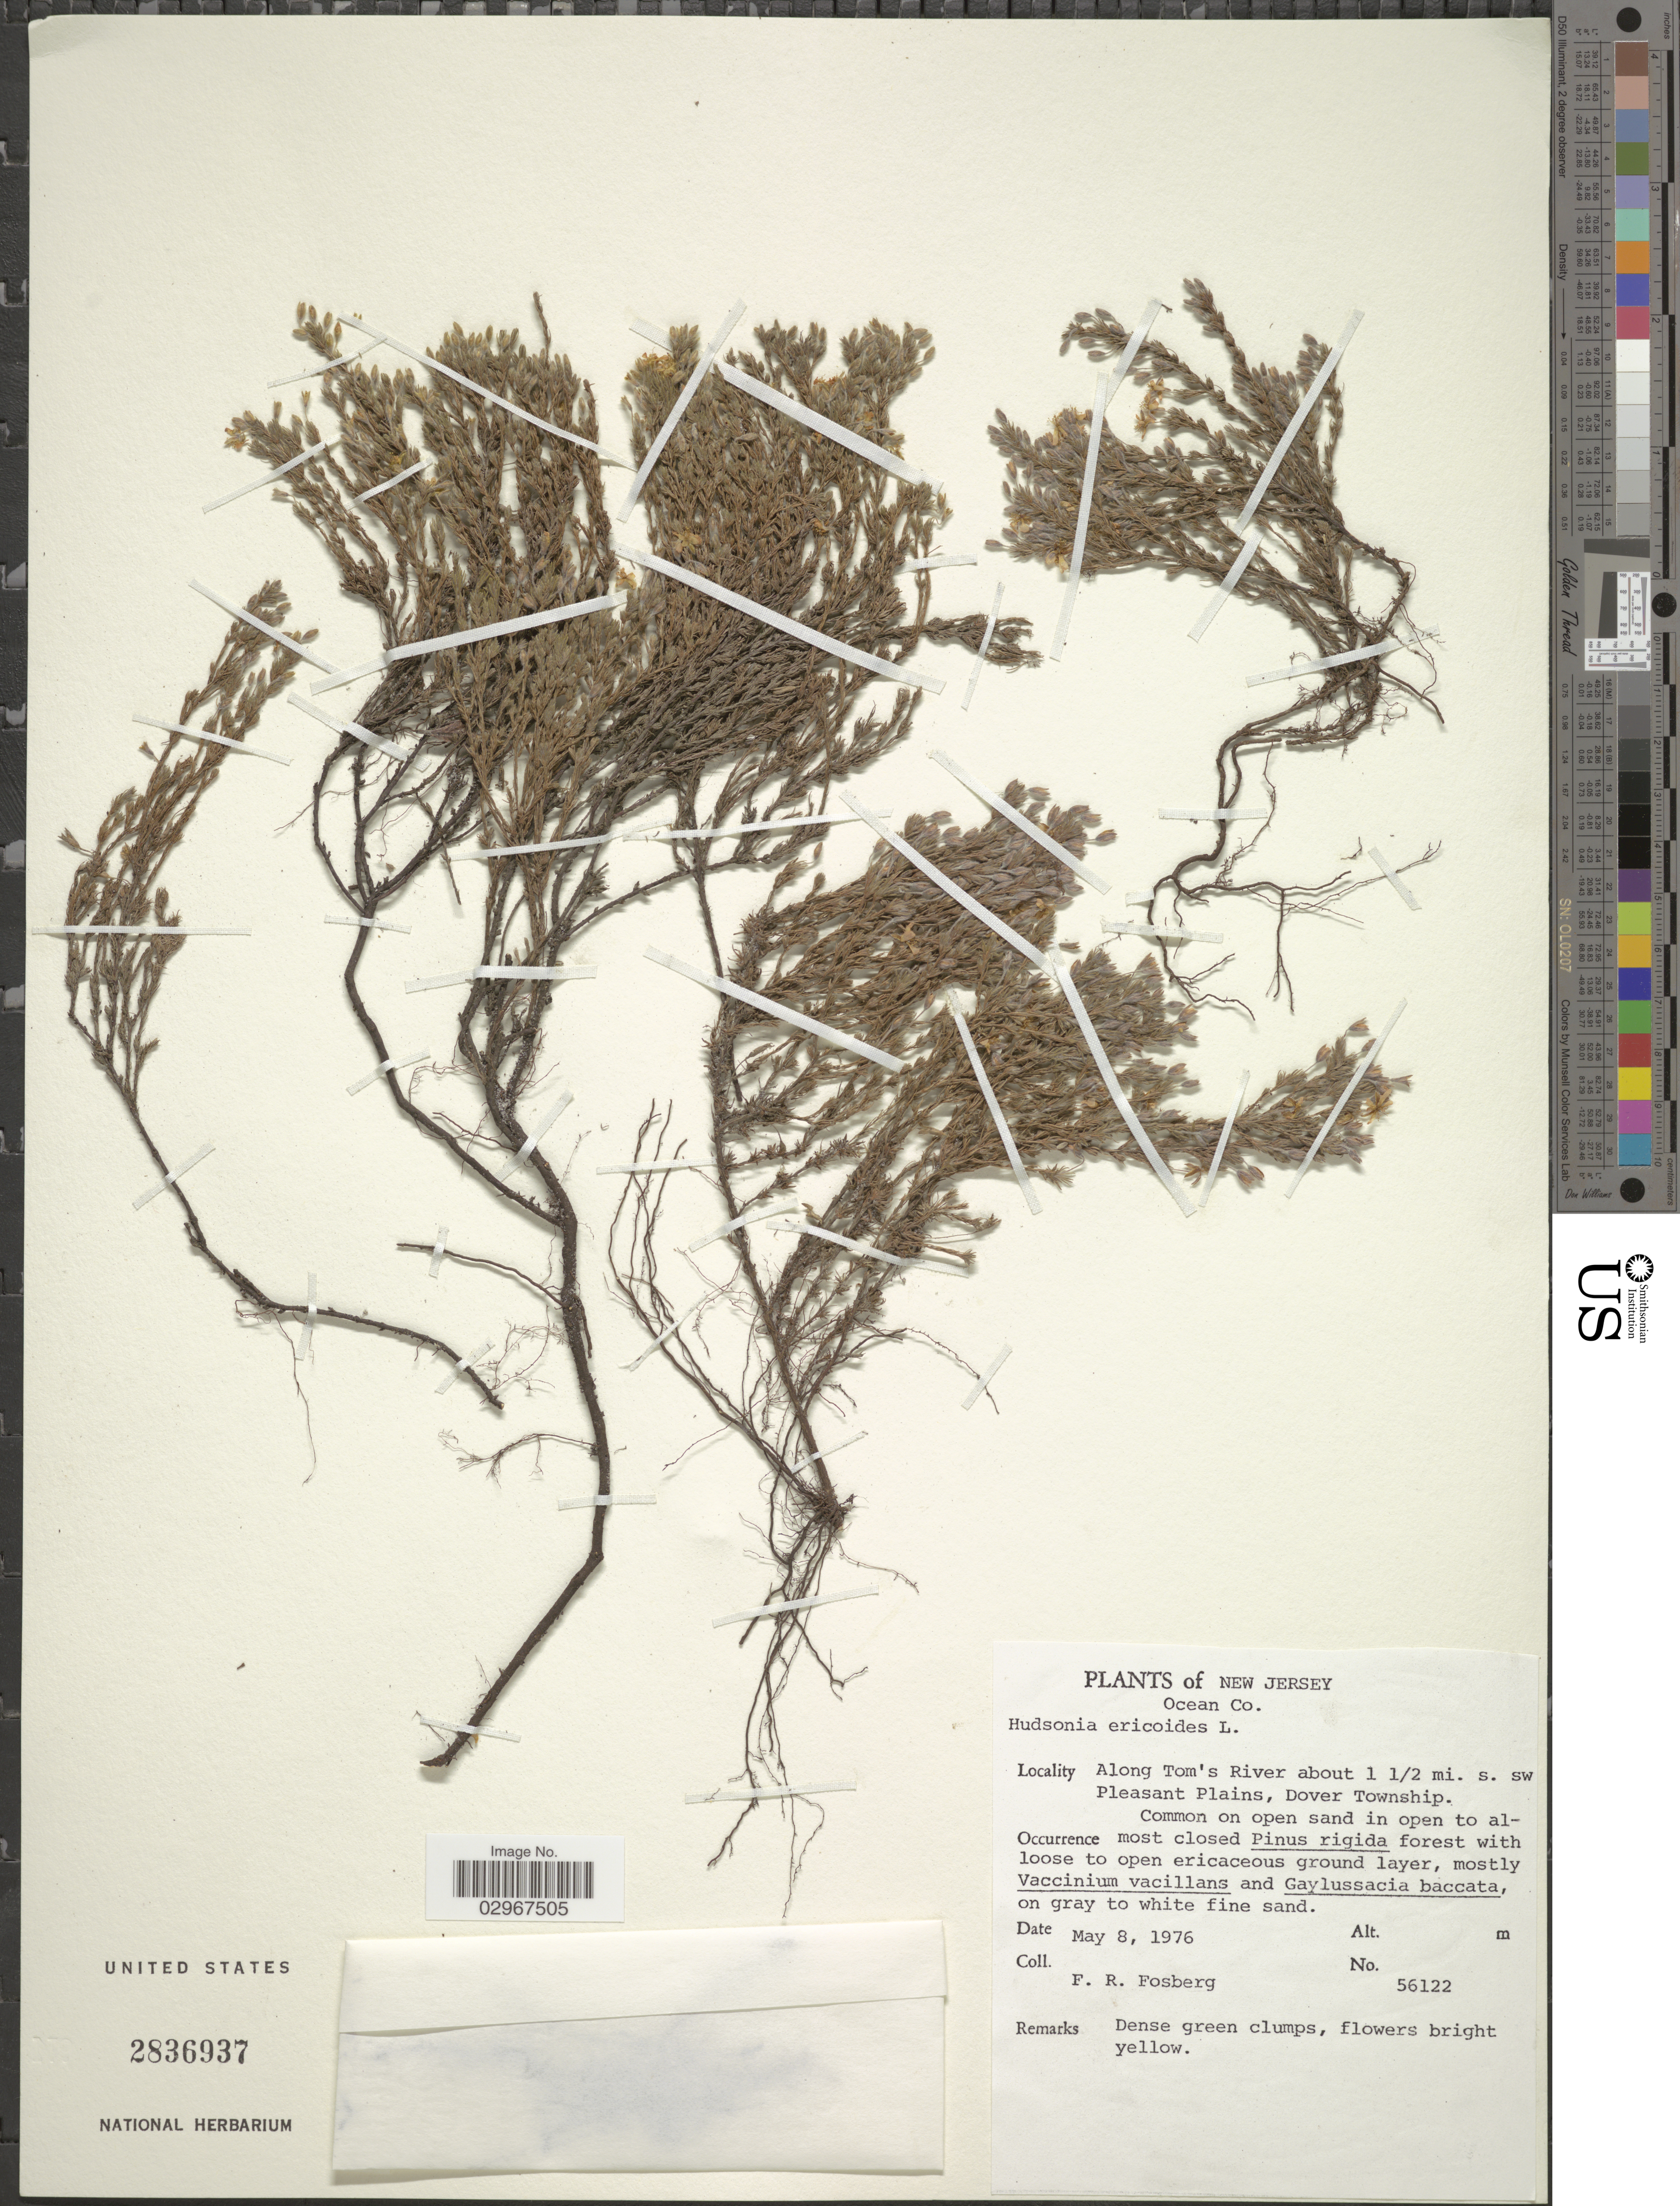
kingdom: Plantae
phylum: Tracheophyta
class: Magnoliopsida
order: Malvales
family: Cistaceae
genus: Hudsonia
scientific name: Hudsonia ericoides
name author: L.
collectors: F. R. Fosberg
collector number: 56122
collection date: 1976-05-08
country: United States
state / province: New Jersey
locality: Ocean Co. Along Tom's River about 1 ½ mi. s. sw Pleasant Plains, Dover Township.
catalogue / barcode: US 2836937